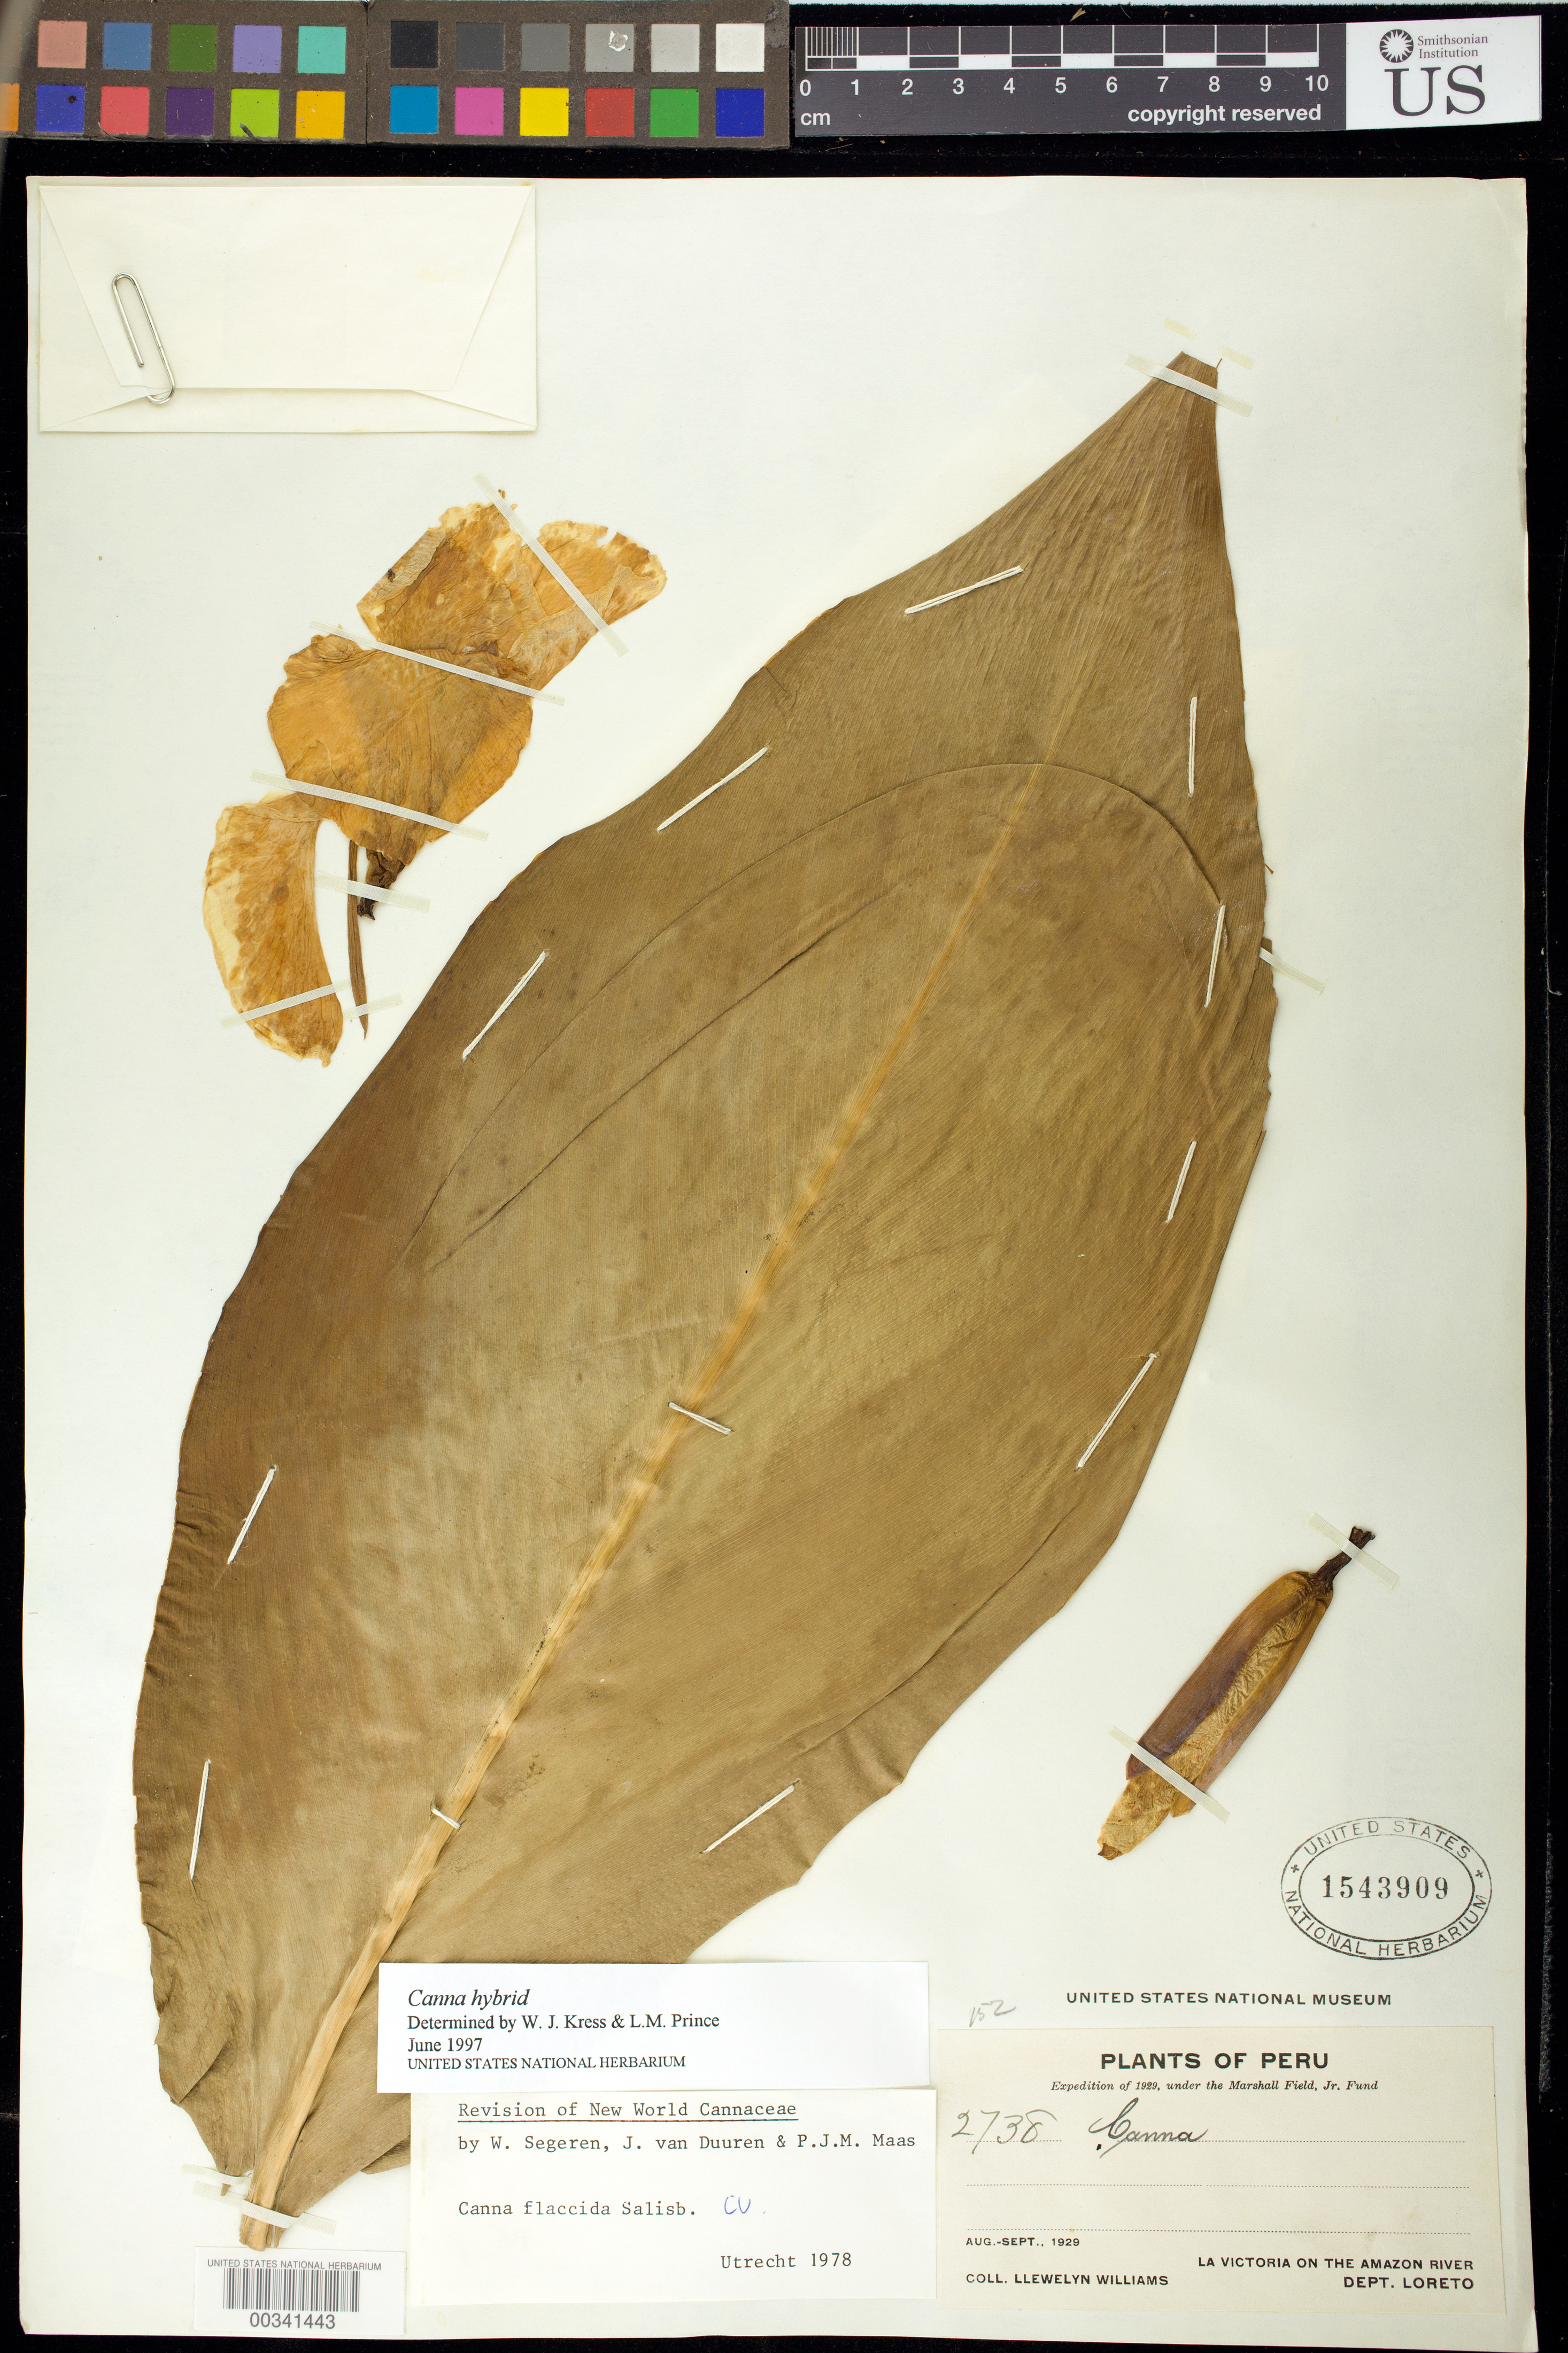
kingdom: Plantae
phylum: Tracheophyta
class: Liliopsida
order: Zingiberales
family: Cannaceae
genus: Canna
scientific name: Canna sp. (hybrid)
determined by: Segeren, W.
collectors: Ll. Williams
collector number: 2738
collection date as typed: Aug 1929 to -- Sep 1929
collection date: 1929-08/1929-09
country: Peru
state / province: Loreto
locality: La victoria on the amazon river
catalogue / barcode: US 1543909